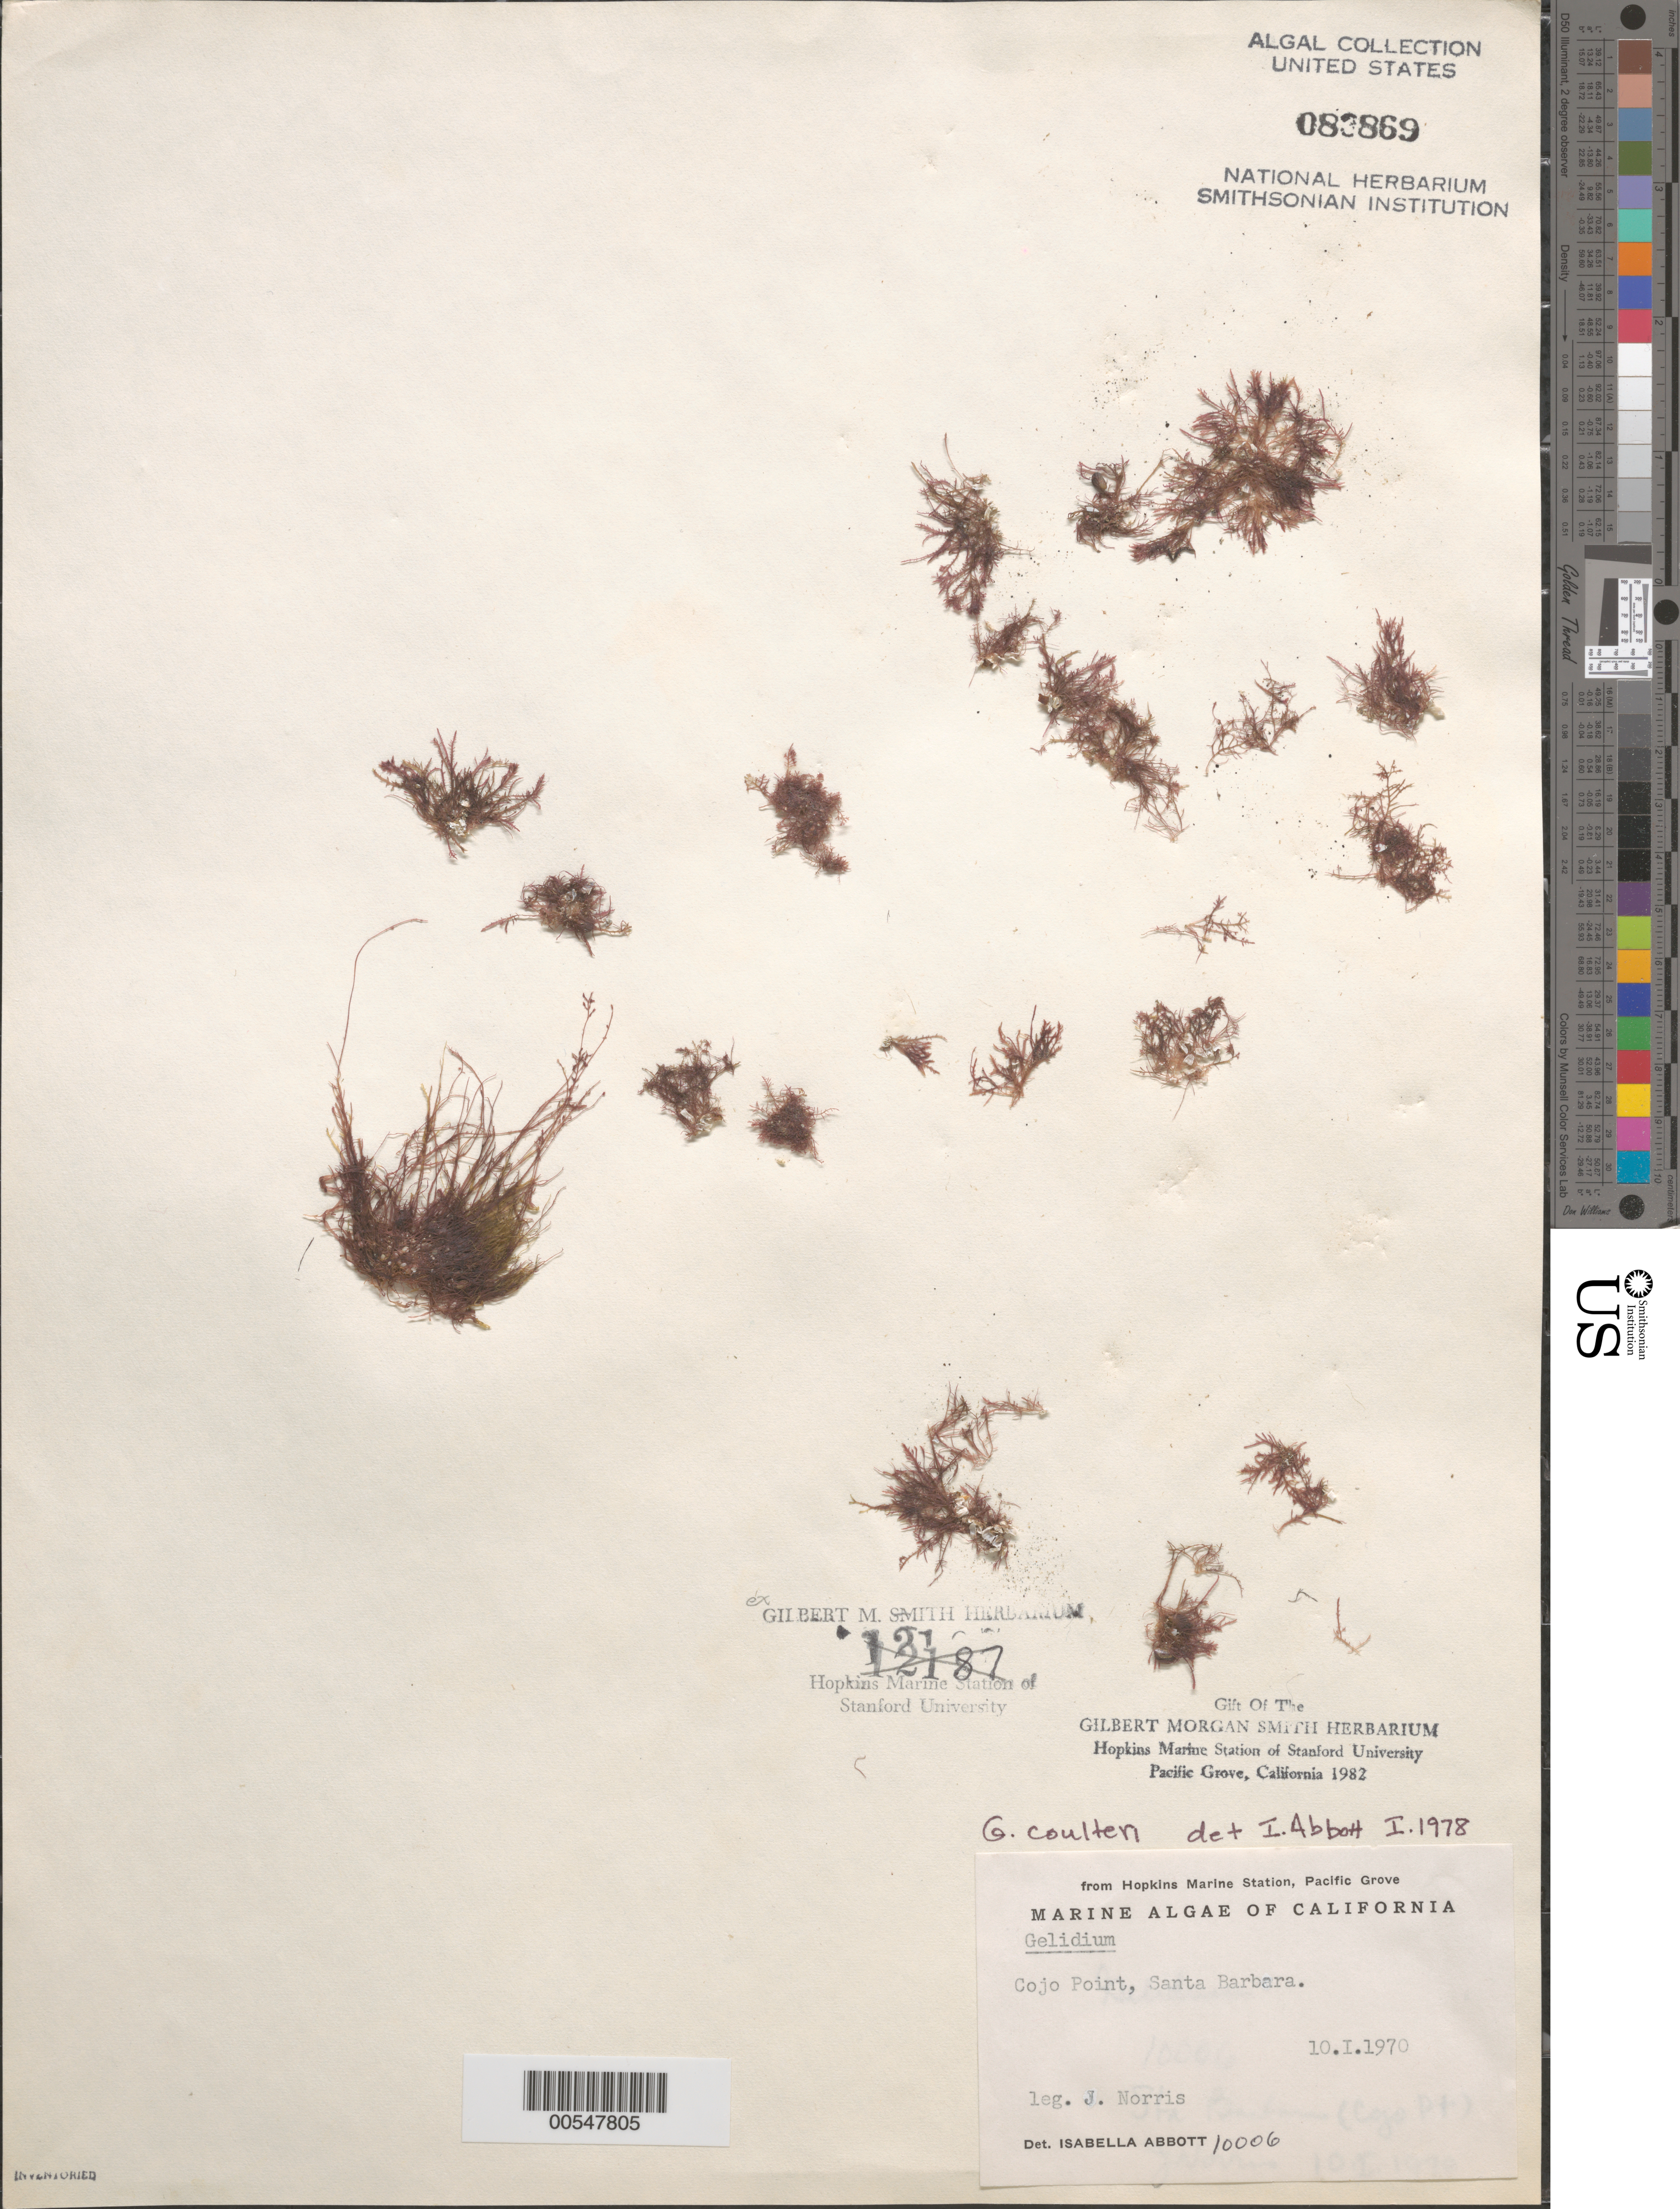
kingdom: Plantae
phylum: Rhodophyta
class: Florideophyceae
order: Gelidiales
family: Gelidiaceae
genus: Gelidium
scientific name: Gelidium coulteri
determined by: Abbott, Isabella A.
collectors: J. N. Norris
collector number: JN-10006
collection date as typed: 10 Jan 1970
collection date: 1970-01-10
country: United States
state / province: California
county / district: Santa Barbara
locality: Cojo Point, Santa Barbara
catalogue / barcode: US 83869